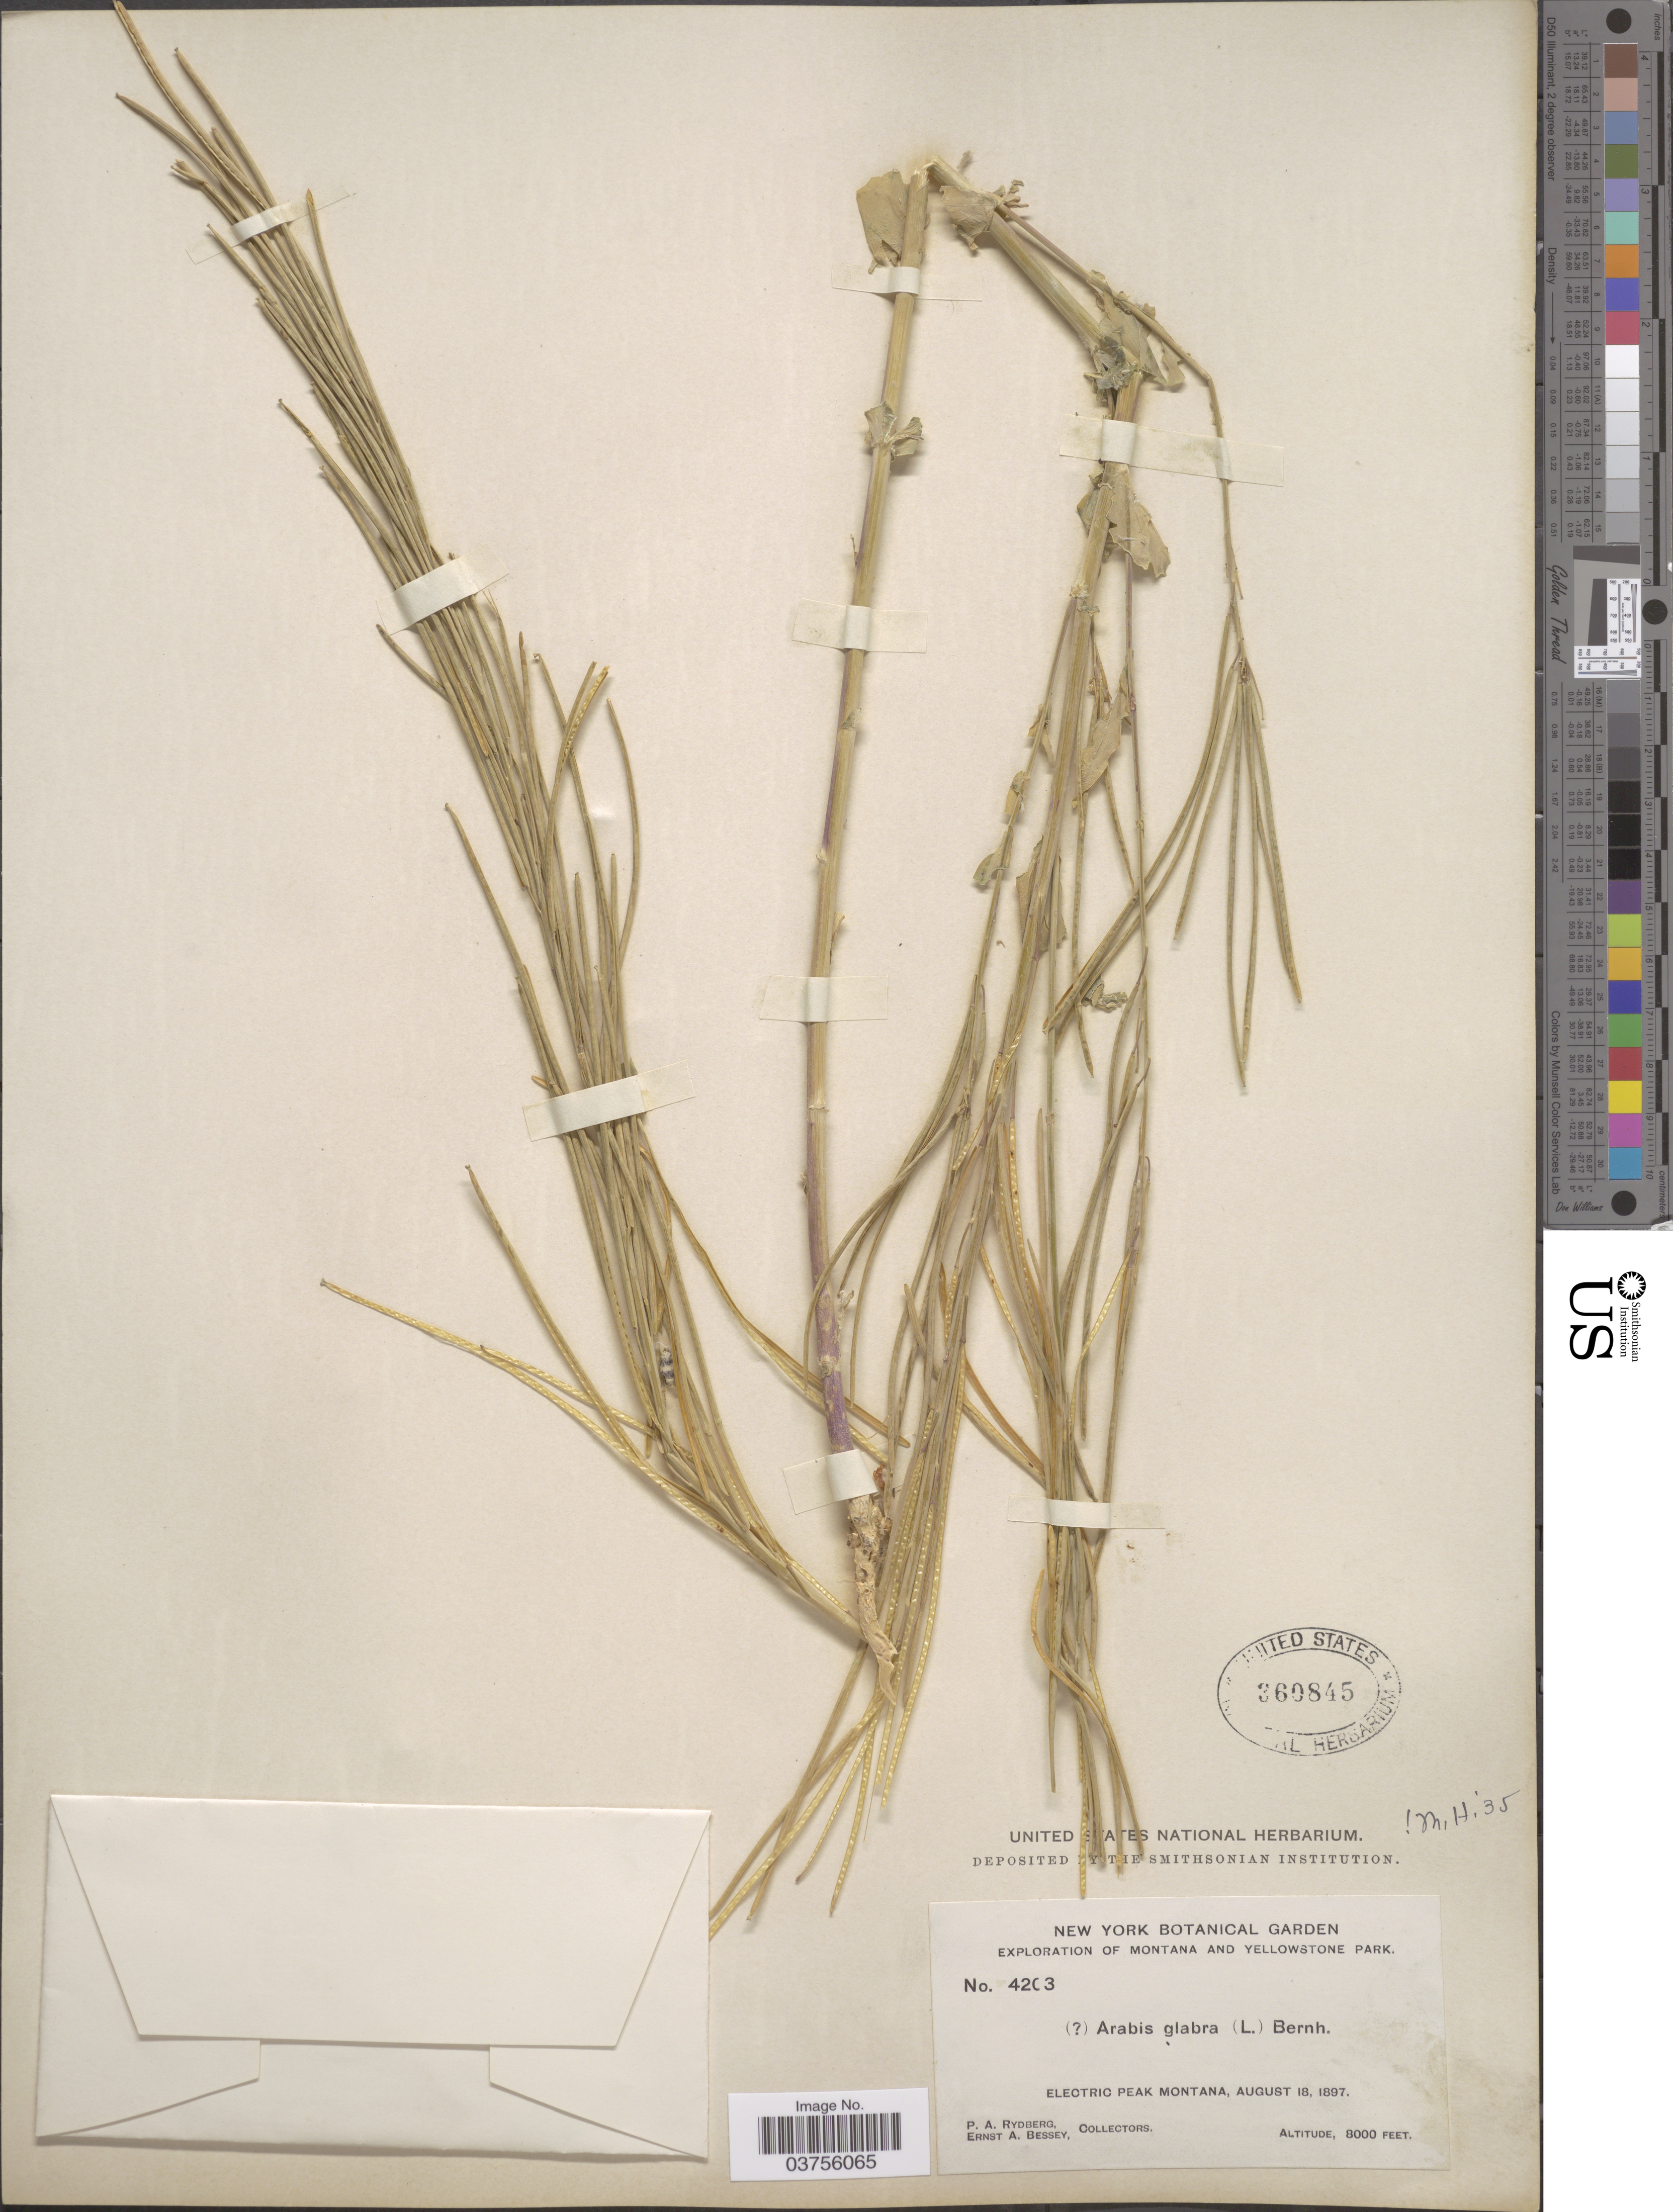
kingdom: Plantae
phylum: Tracheophyta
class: Magnoliopsida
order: Brassicales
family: Brassicaceae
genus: Turritis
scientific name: Turritis glabra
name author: L.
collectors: P. A. Rydberg & E. A. Bessey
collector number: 4203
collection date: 1897-08-18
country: United States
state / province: Montana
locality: Yellowstone Park. Electric Peak Montana.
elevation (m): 2438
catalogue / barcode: US 360845